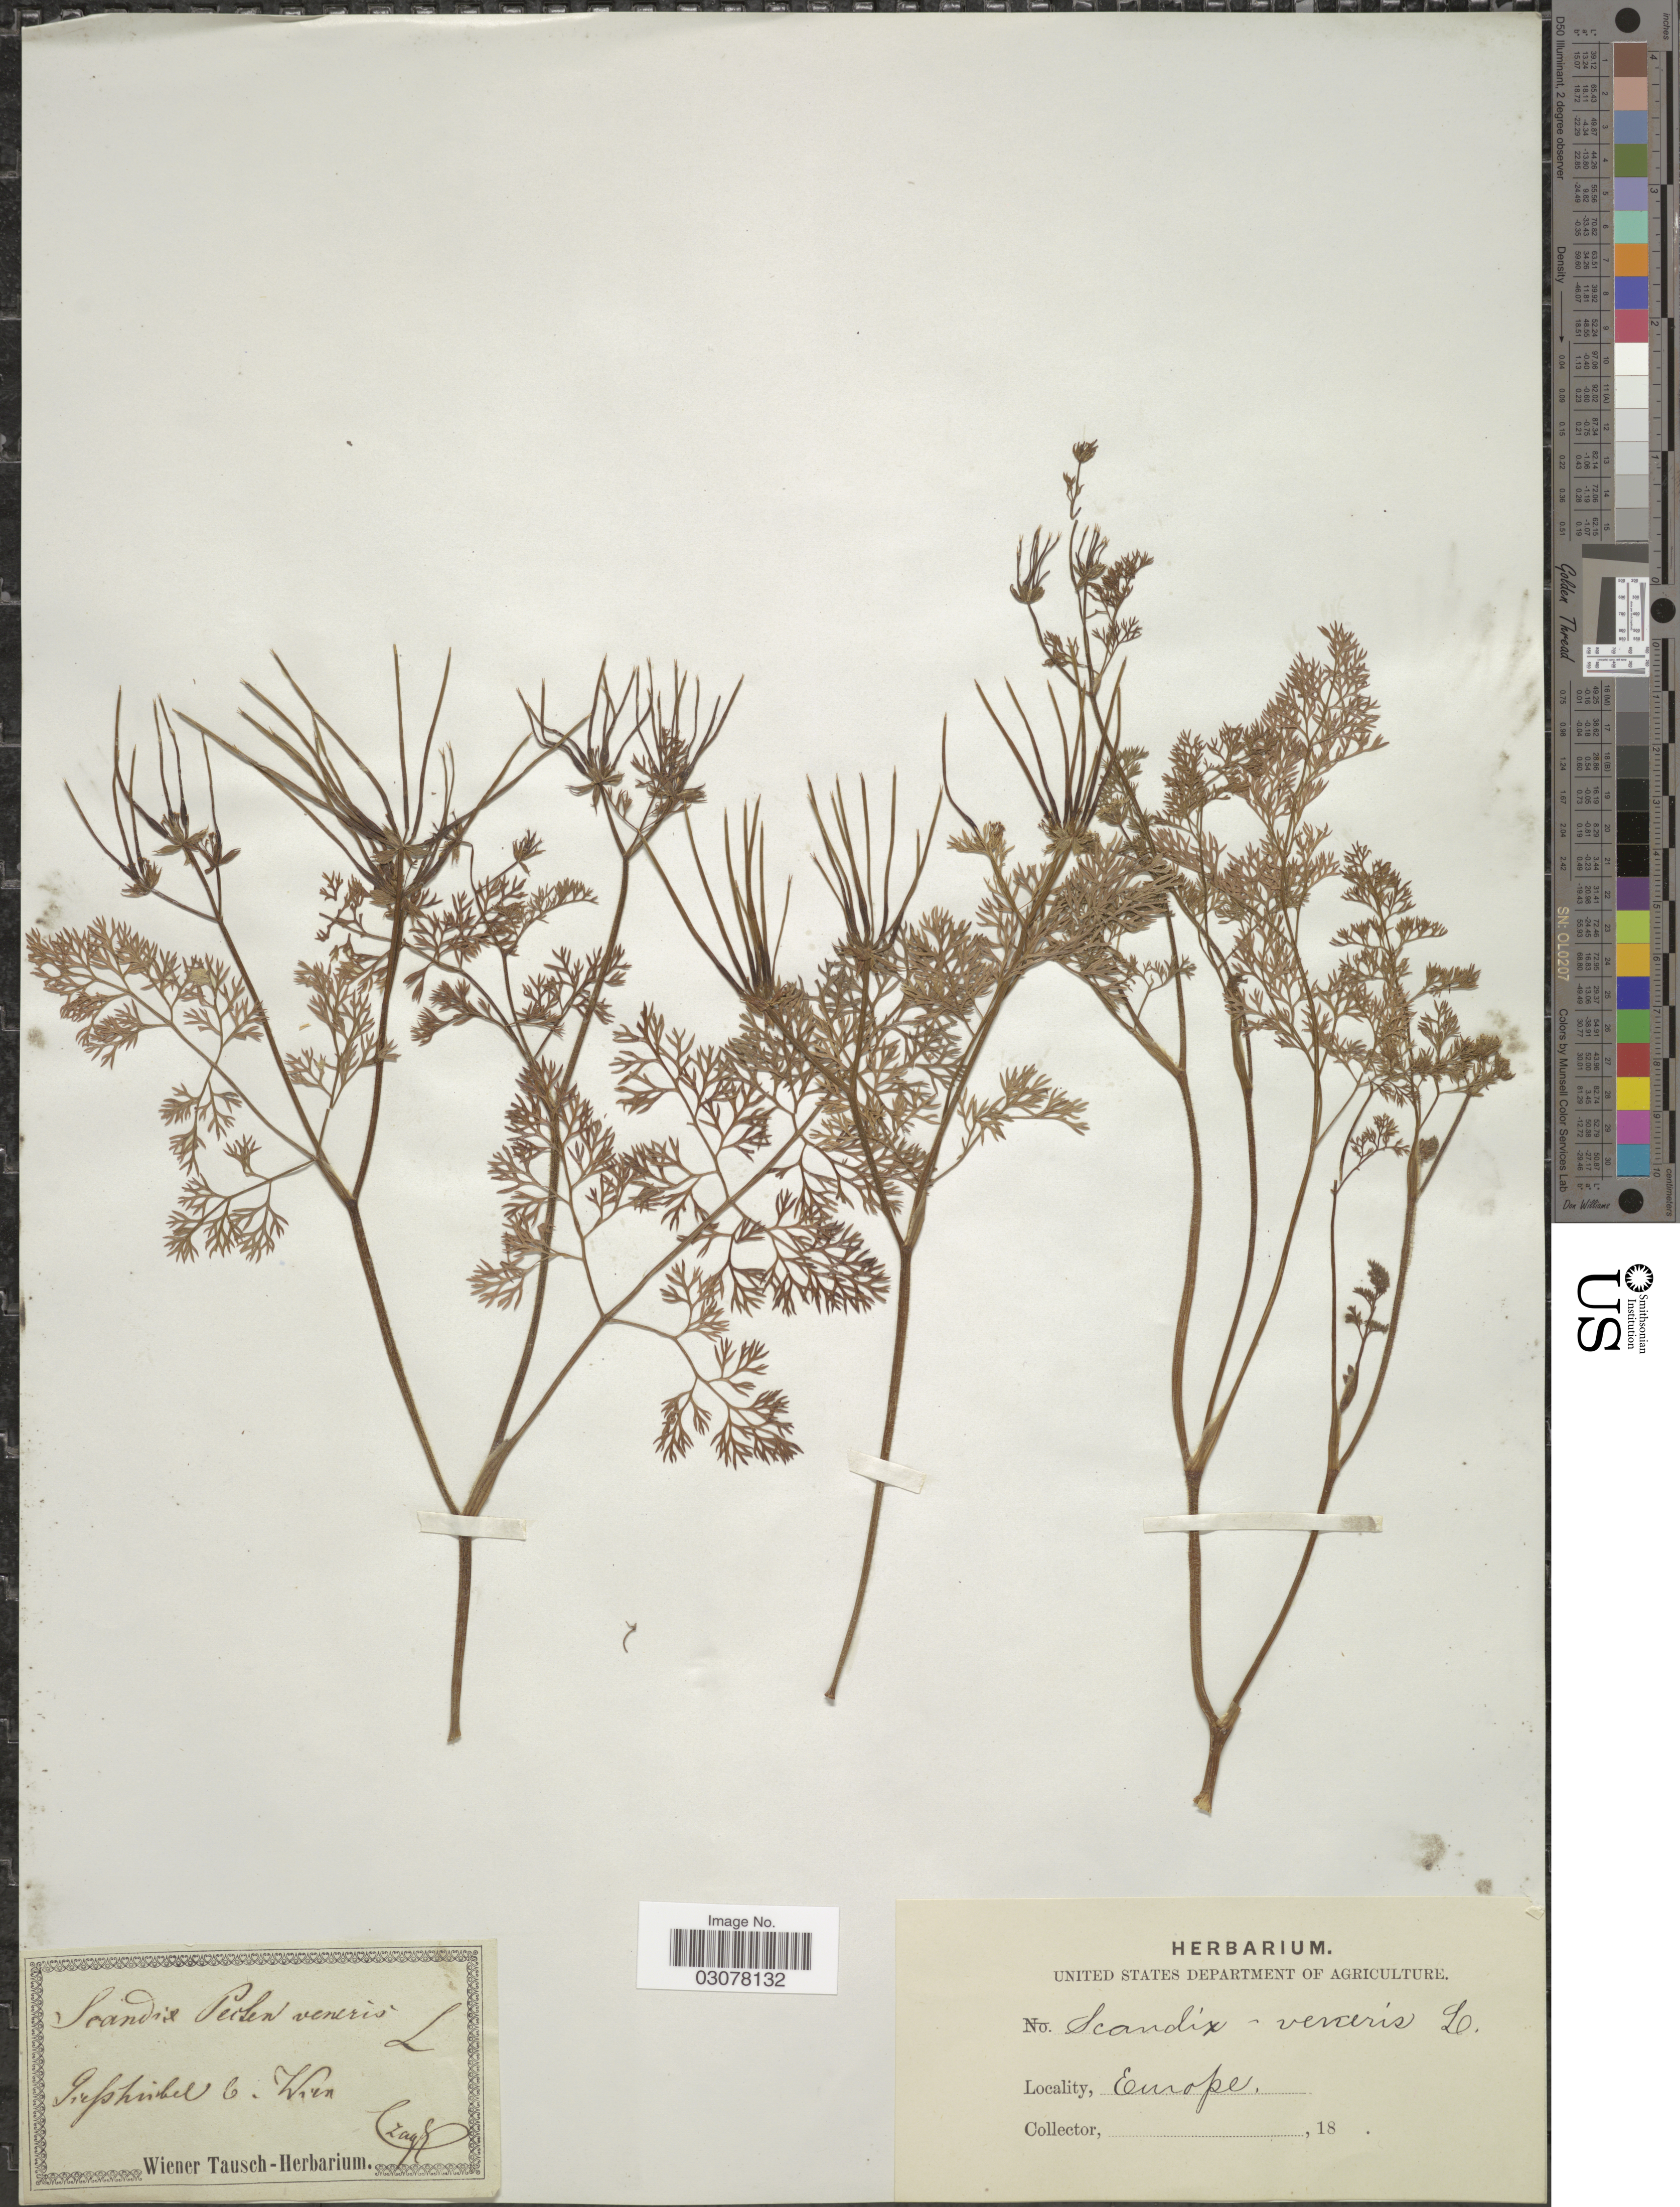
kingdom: Plantae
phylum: Tracheophyta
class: Magnoliopsida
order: Apiales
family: Apiaceae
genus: Scandix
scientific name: Scandix pecten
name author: Scop.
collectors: Czaja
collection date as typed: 18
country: Austria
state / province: Wien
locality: Europe. Giesshubel b. Wien.